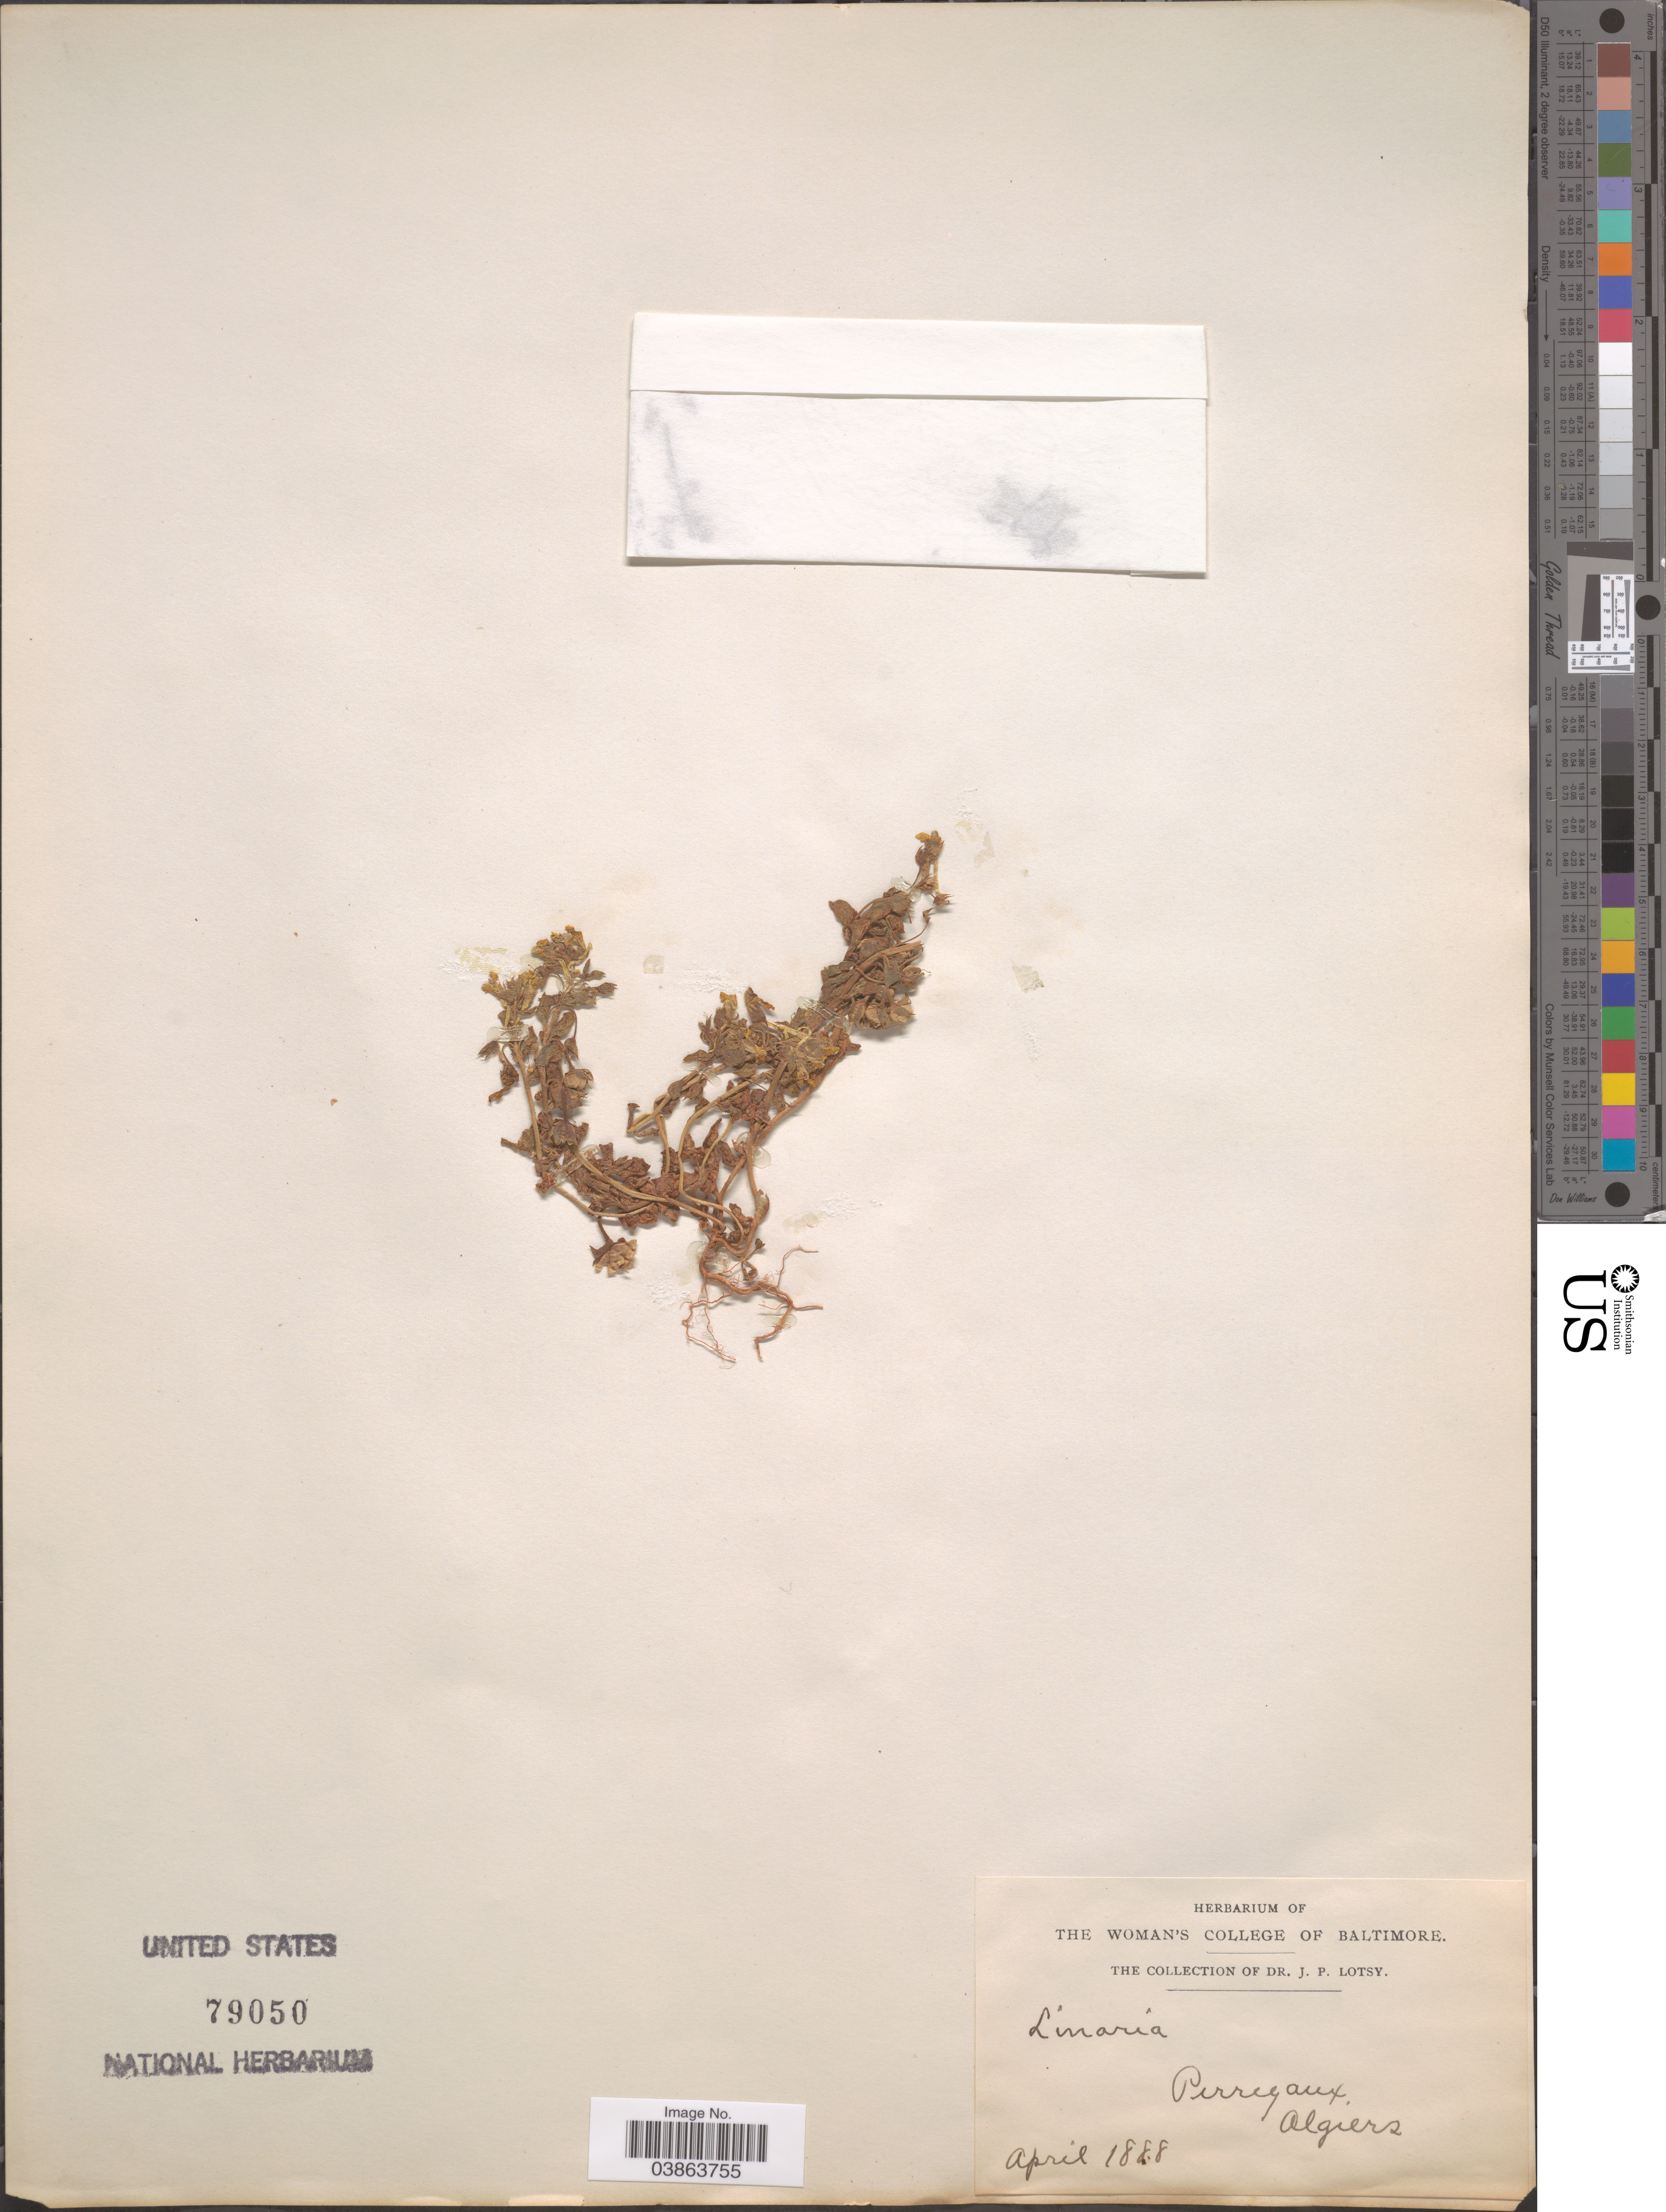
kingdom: Plantae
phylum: Tracheophyta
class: Magnoliopsida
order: Lamiales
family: Plantaginaceae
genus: Linaria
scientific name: Linaria sp.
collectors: J. Lotsy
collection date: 1888-04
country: Algeria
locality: Perregaux, Algiers.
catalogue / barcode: US 79050